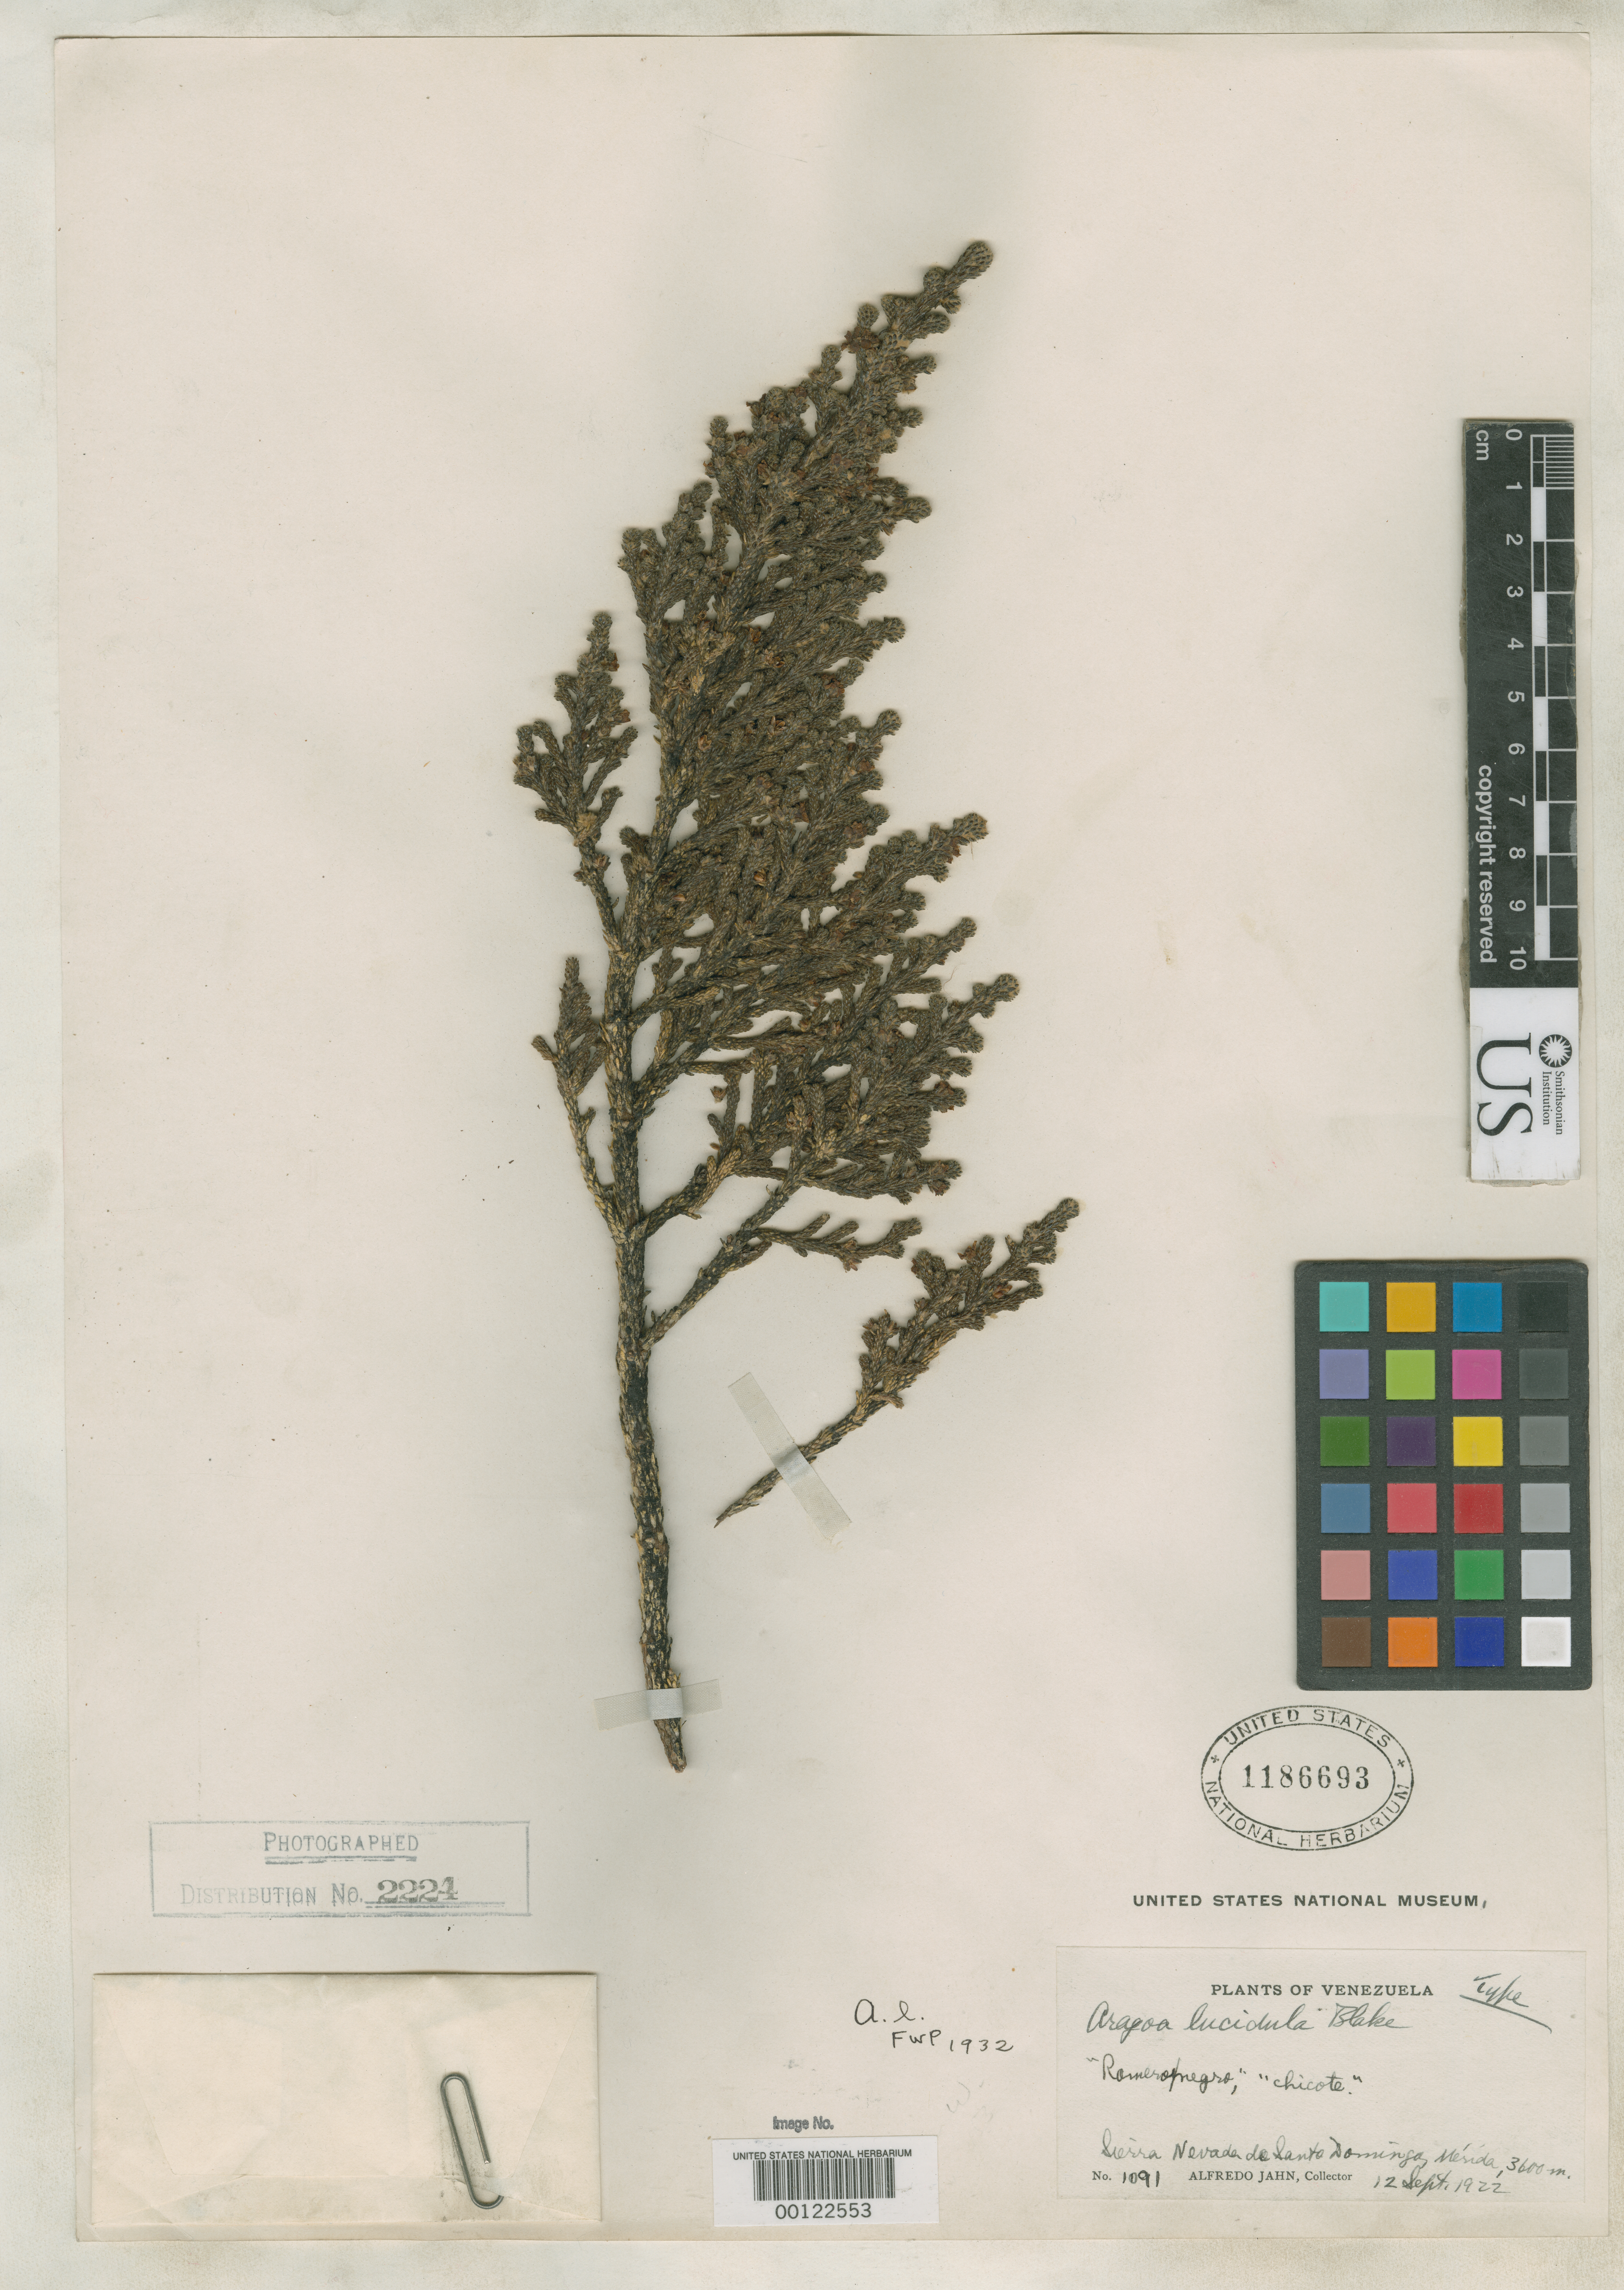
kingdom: Plantae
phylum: Tracheophyta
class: Magnoliopsida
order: Lamiales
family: Plantaginaceae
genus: Aragoa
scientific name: Aragoa lucidula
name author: S.F. Blake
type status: Holotype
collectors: A. Jahn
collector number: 1091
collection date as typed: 12 Sep 1922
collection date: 1922-09-12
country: Venezuela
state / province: Mérida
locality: Sierra Nevada de Santo Domingo, Merida.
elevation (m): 3600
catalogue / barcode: US 1186693